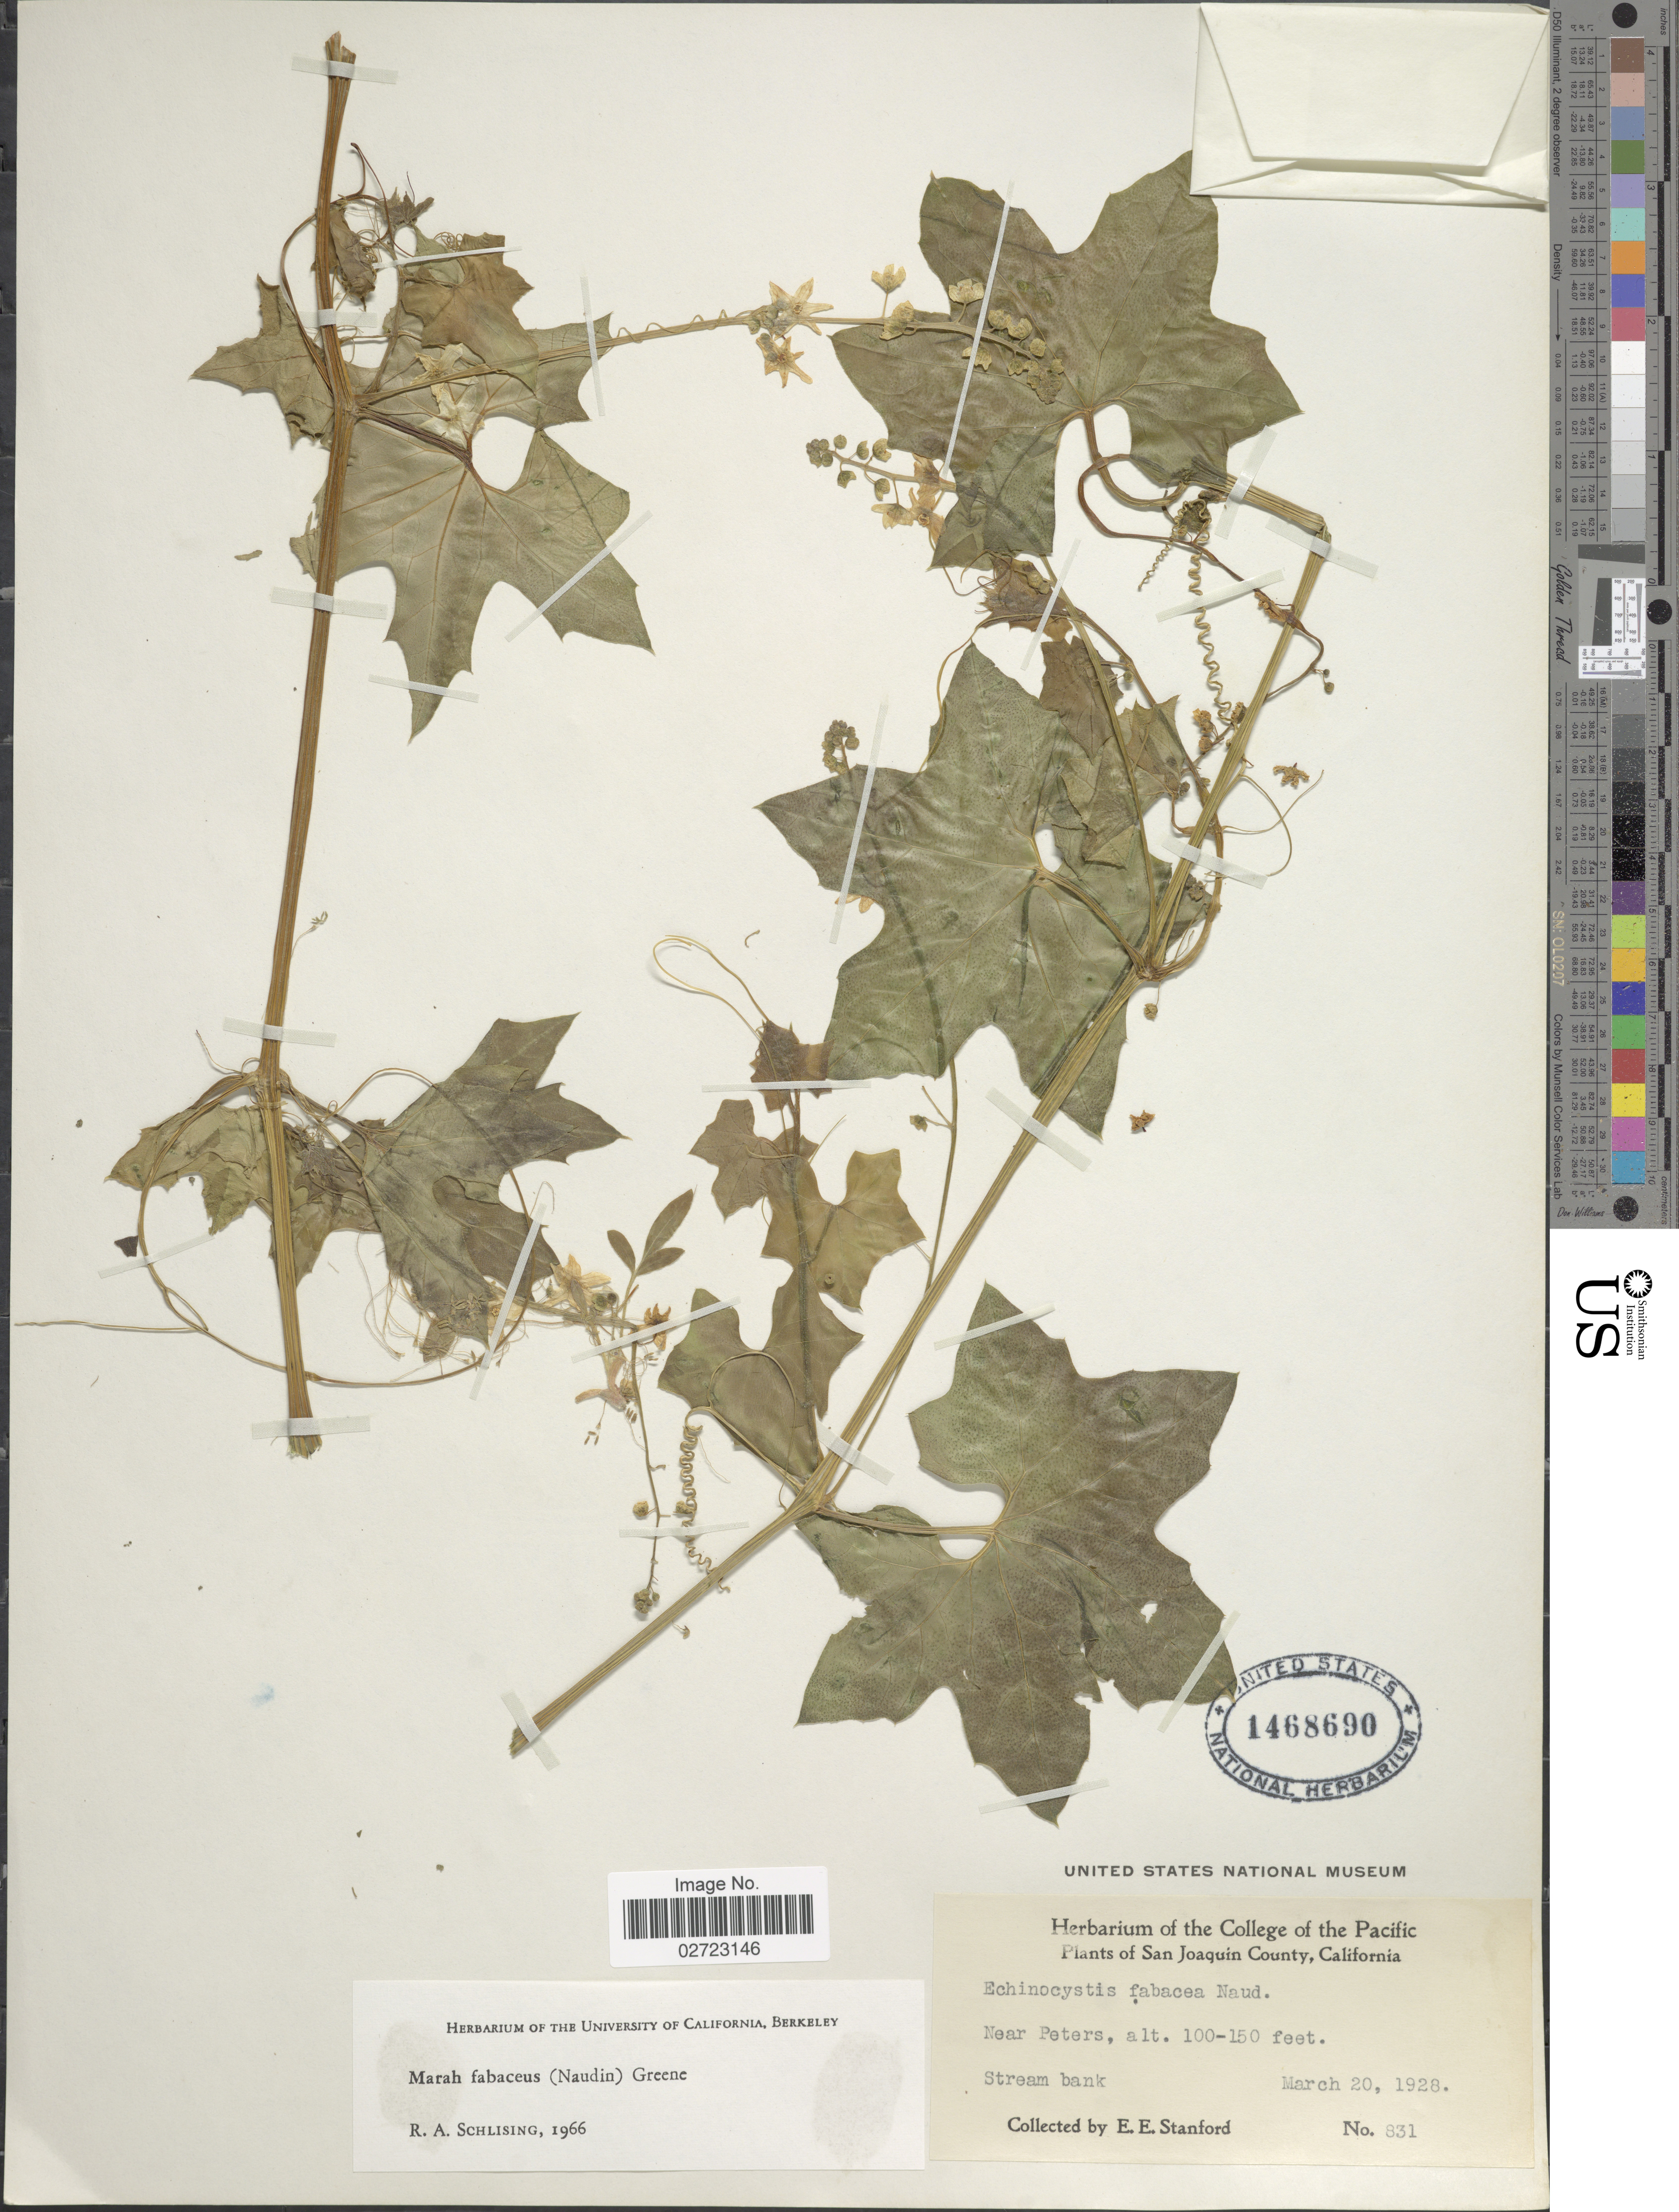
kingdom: Plantae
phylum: Tracheophyta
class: Magnoliopsida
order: Cucurbitales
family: Cucurbitaceae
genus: Marah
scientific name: Marah fabacea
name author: (Naudin) Greene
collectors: E. Stanford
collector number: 831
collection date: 1928-03-20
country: United States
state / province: California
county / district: San Joaquin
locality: San Joaquin County, near Peters, stream bank.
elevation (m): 30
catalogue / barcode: US 1468690